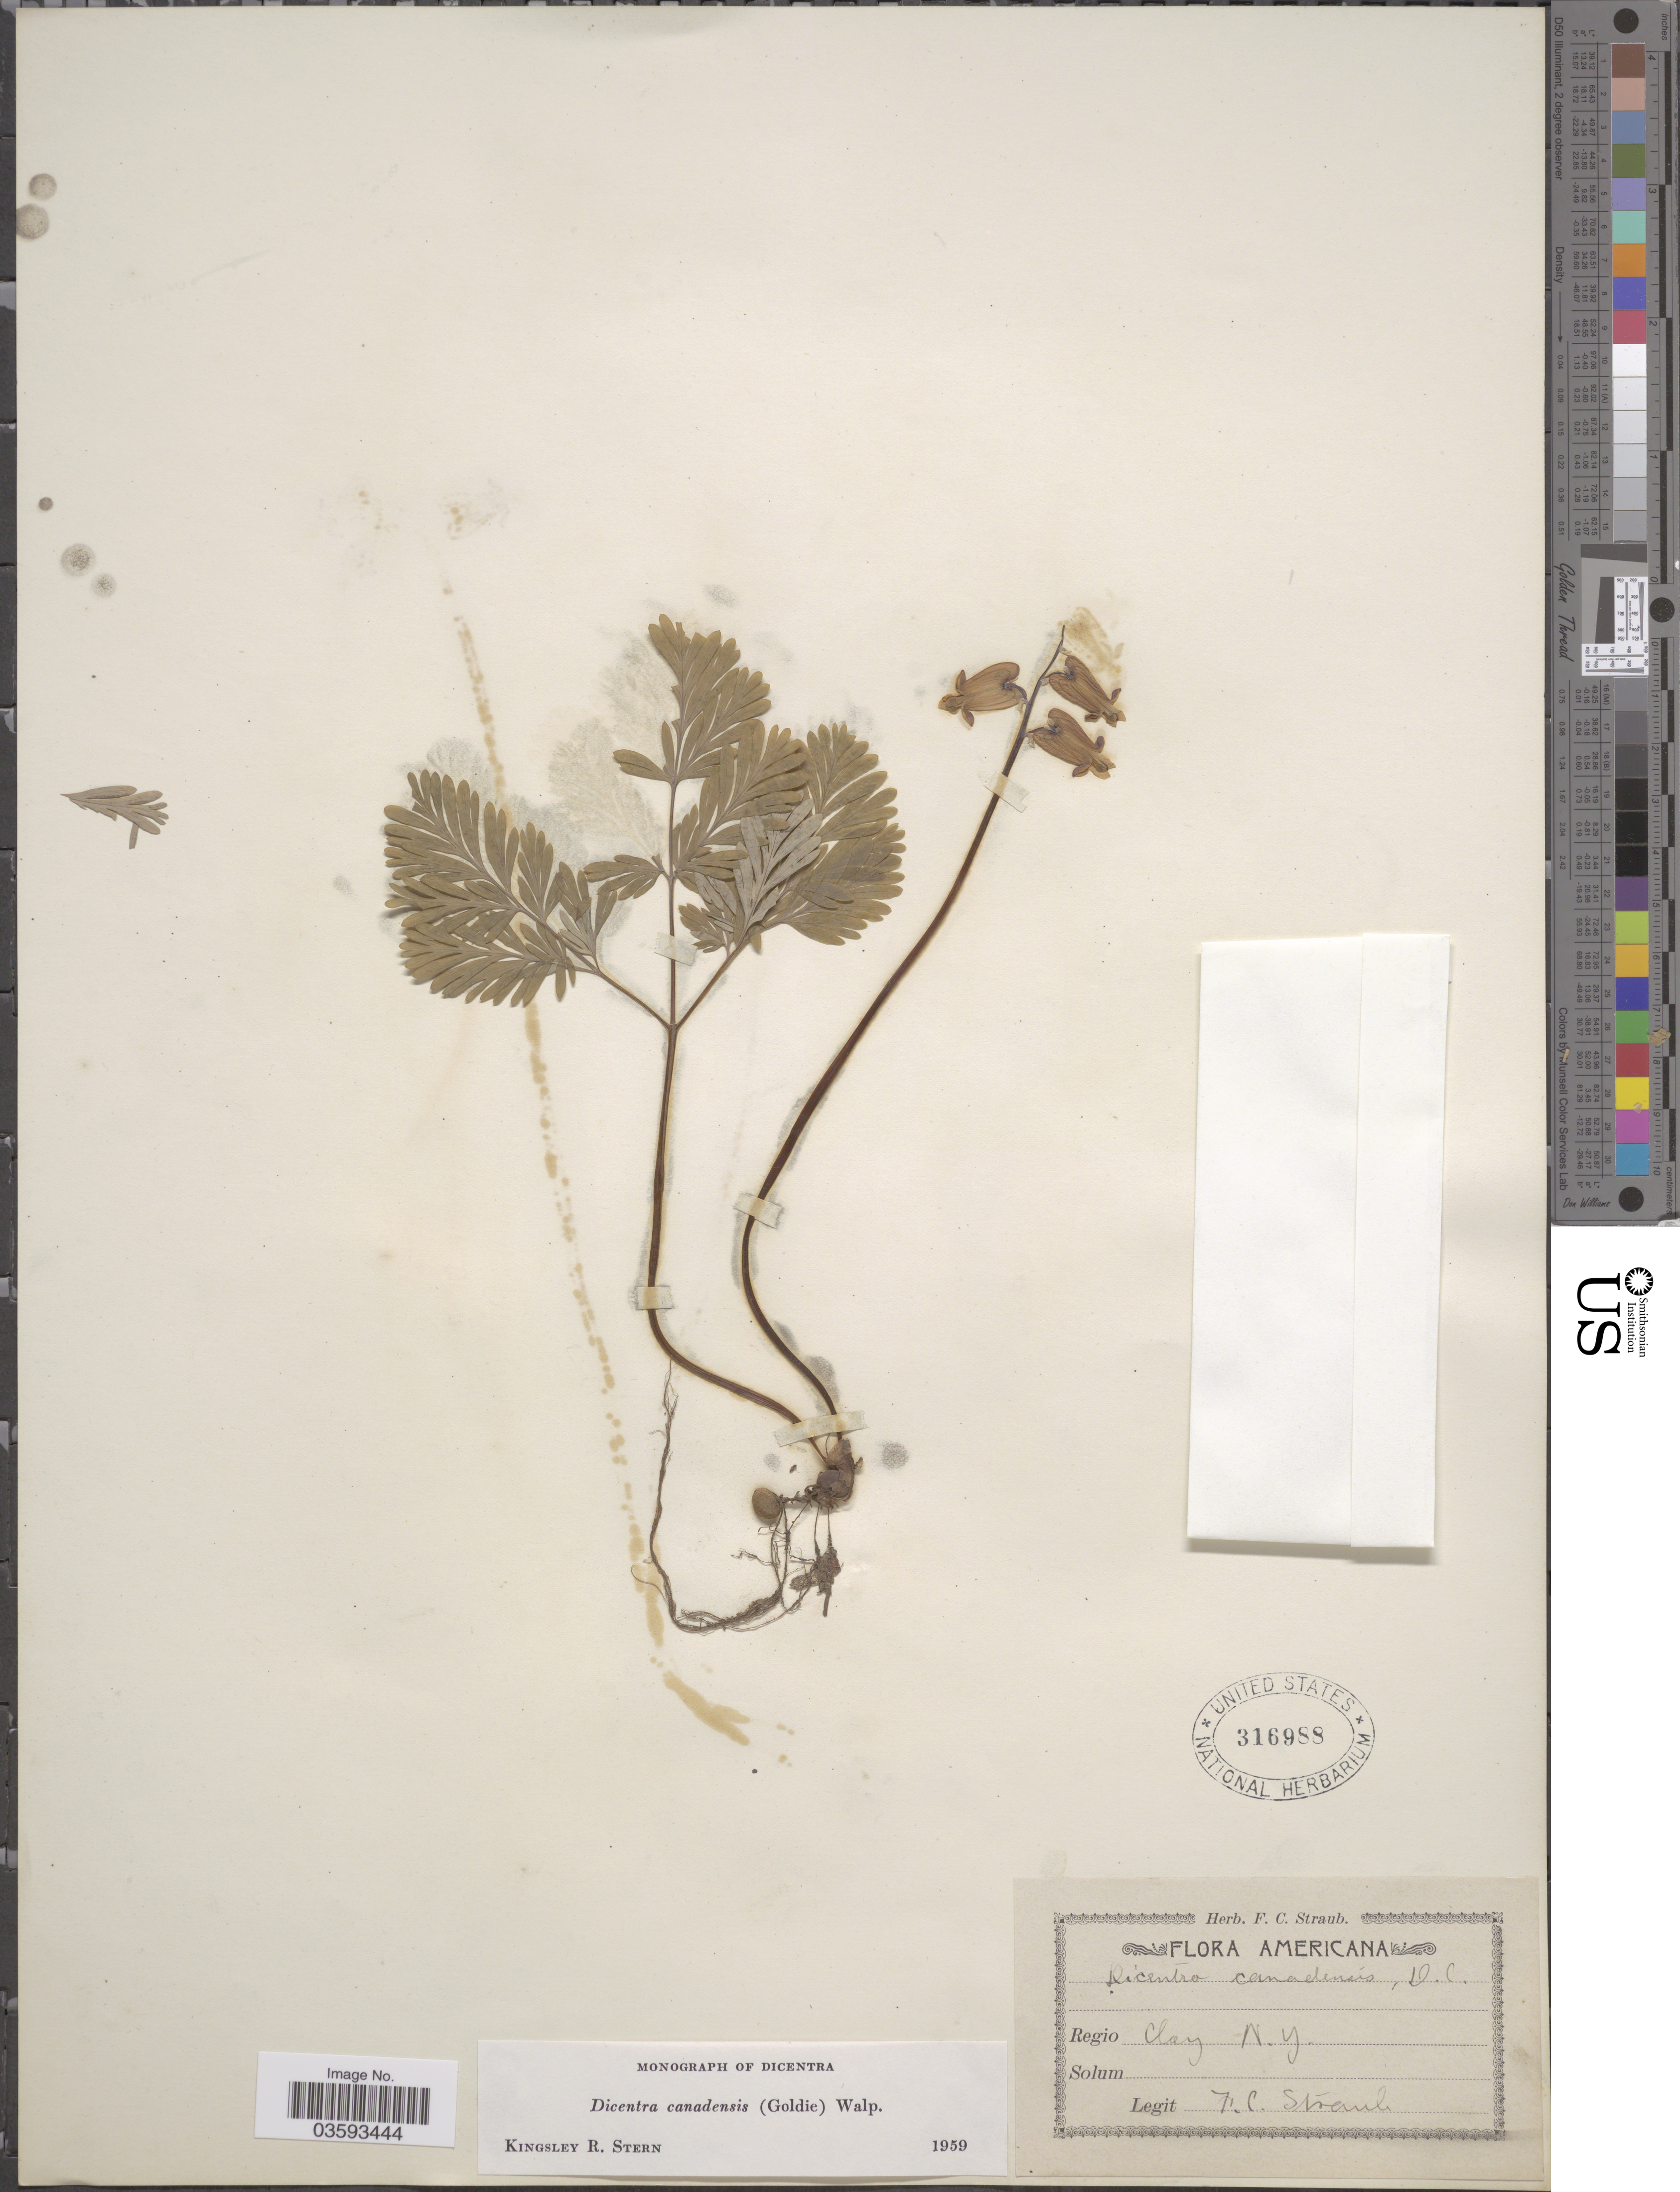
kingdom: Plantae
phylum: Tracheophyta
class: Magnoliopsida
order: Ranunculales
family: Papaveraceae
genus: Dicentra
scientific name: Dicentra canadensis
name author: (Goldie) Walp.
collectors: F. Straub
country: United States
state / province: New York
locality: Americana. Regio Clay.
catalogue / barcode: US 316988